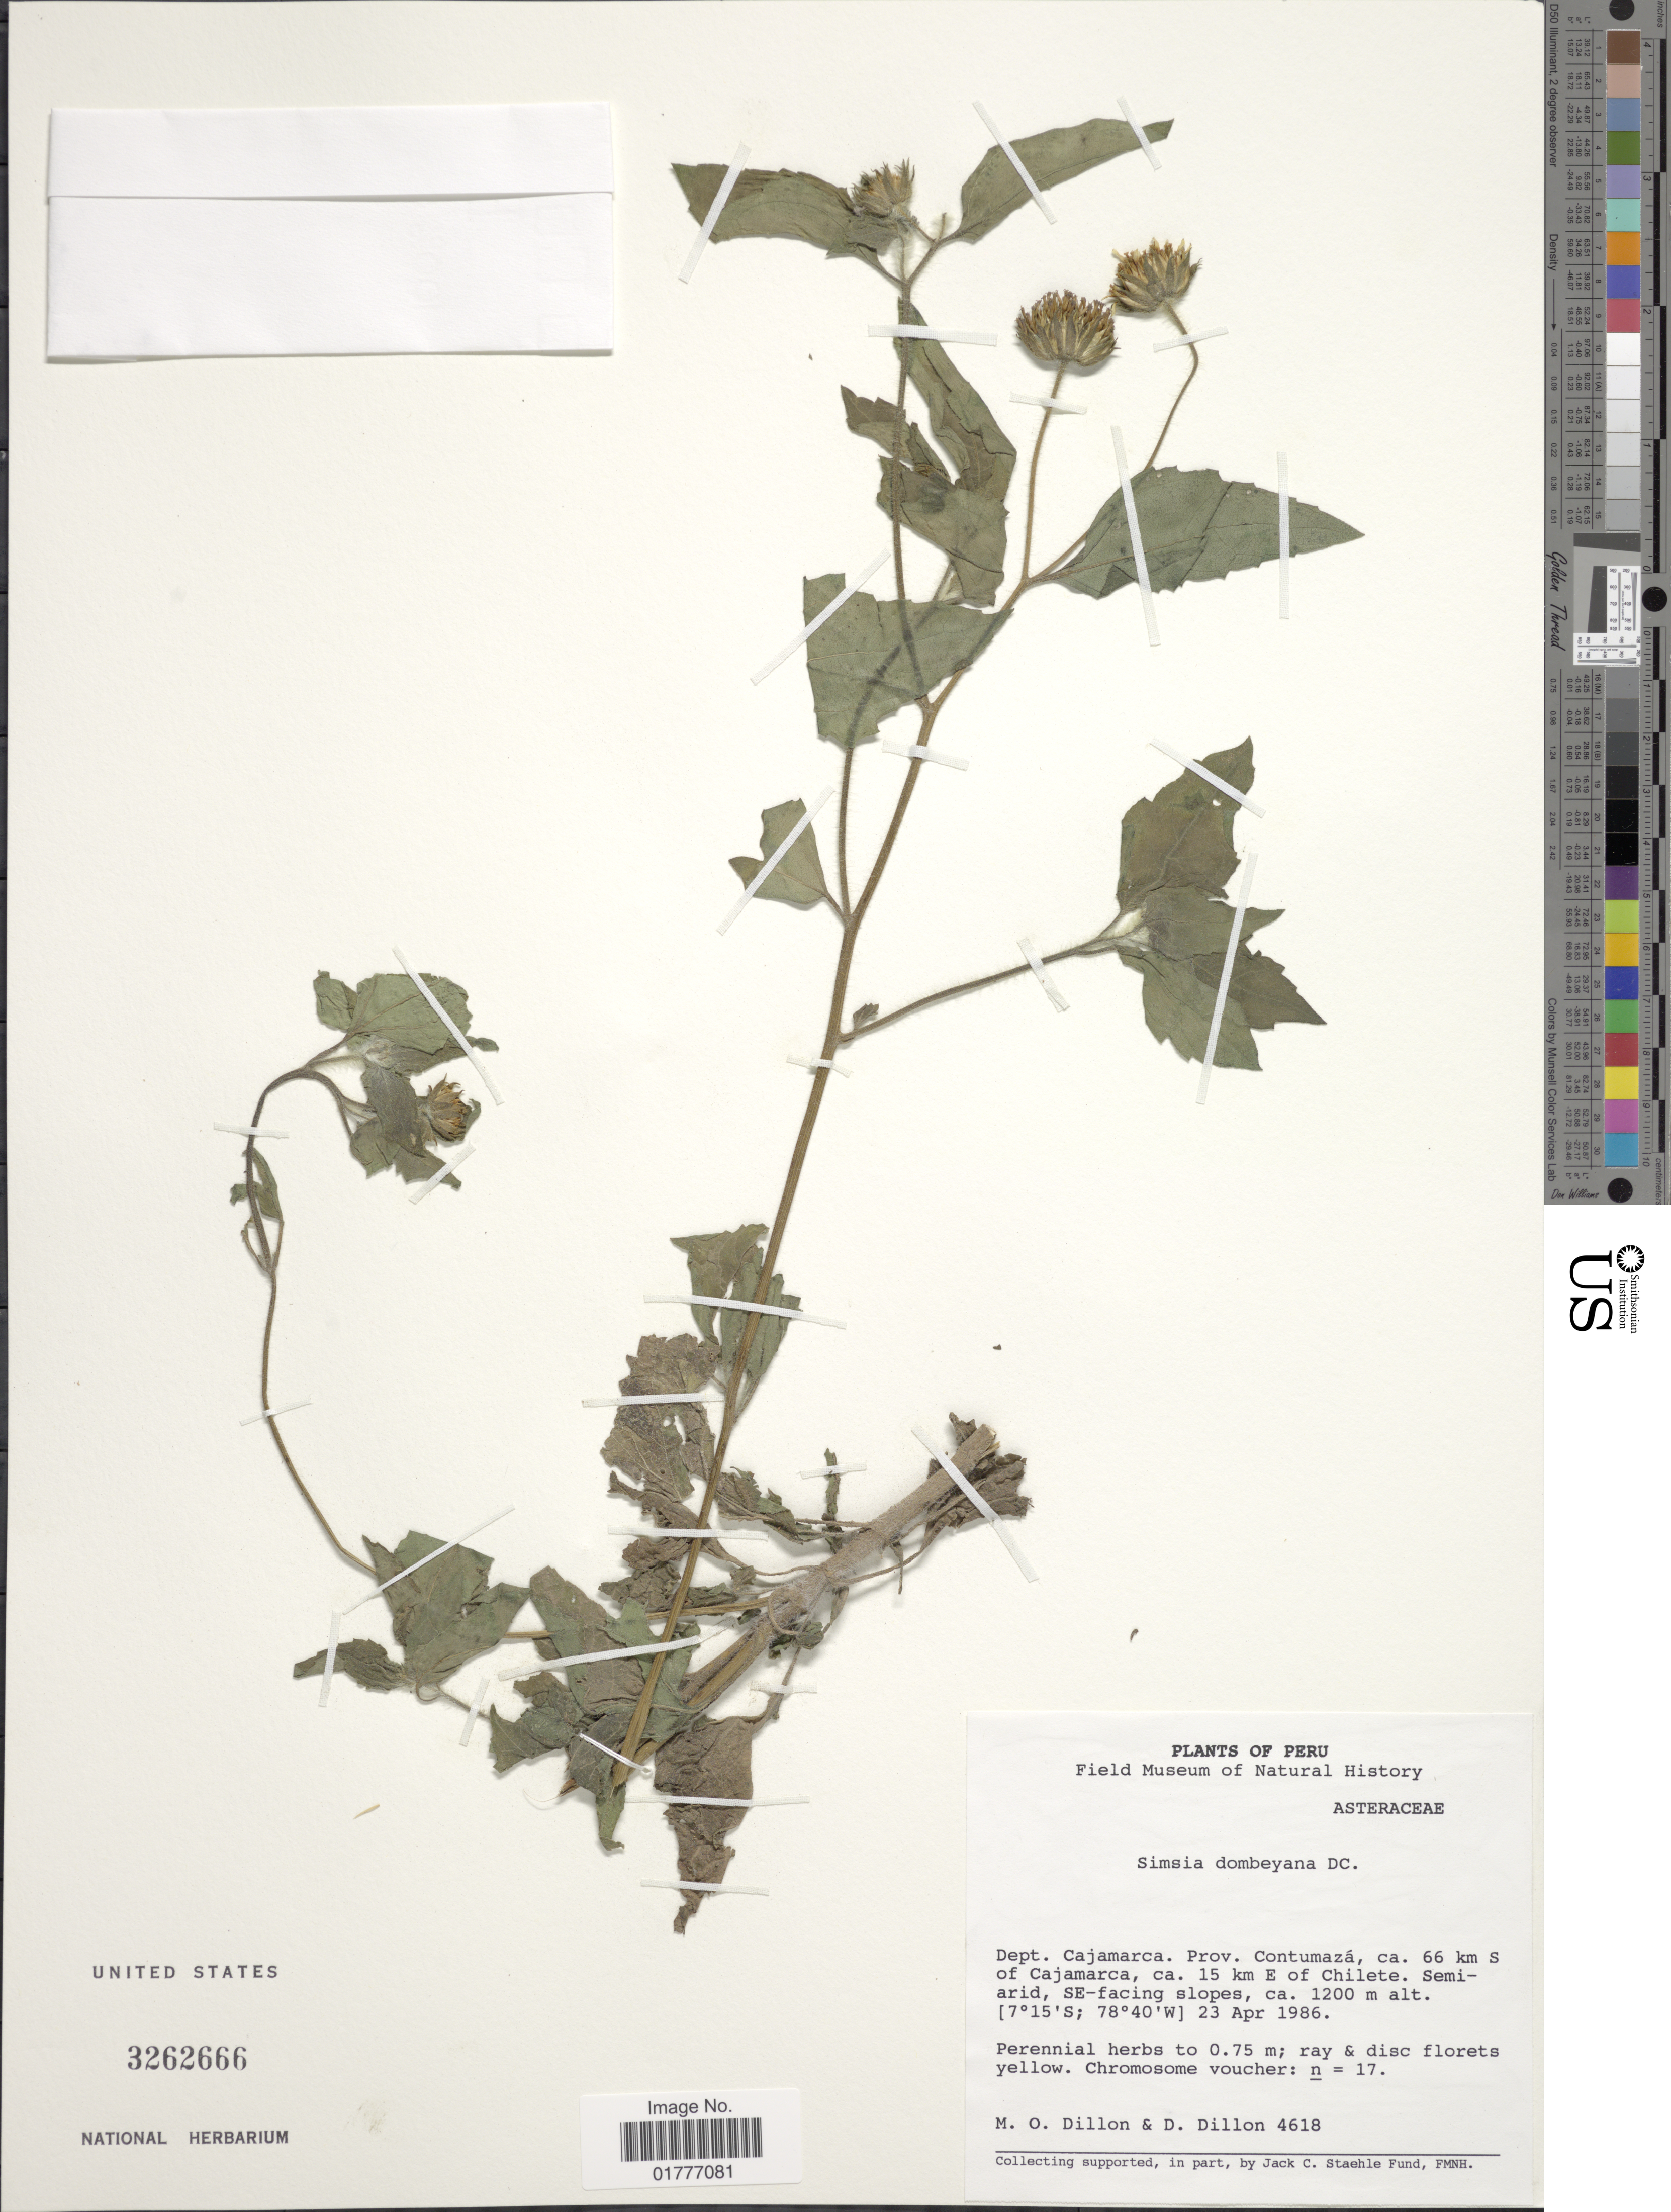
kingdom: Plantae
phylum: Tracheophyta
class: Magnoliopsida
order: Asterales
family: Asteraceae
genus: Simsia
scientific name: Simsia dombeyana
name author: DC.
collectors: M. O. Dillon & D. Dillon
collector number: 4618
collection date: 1986-04-23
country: Peru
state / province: Cajamarca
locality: Prov. Contumazá, ca. 66 km S of Cajamarca, ca. 15 km E of Chilete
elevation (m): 1200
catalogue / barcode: US 3262666